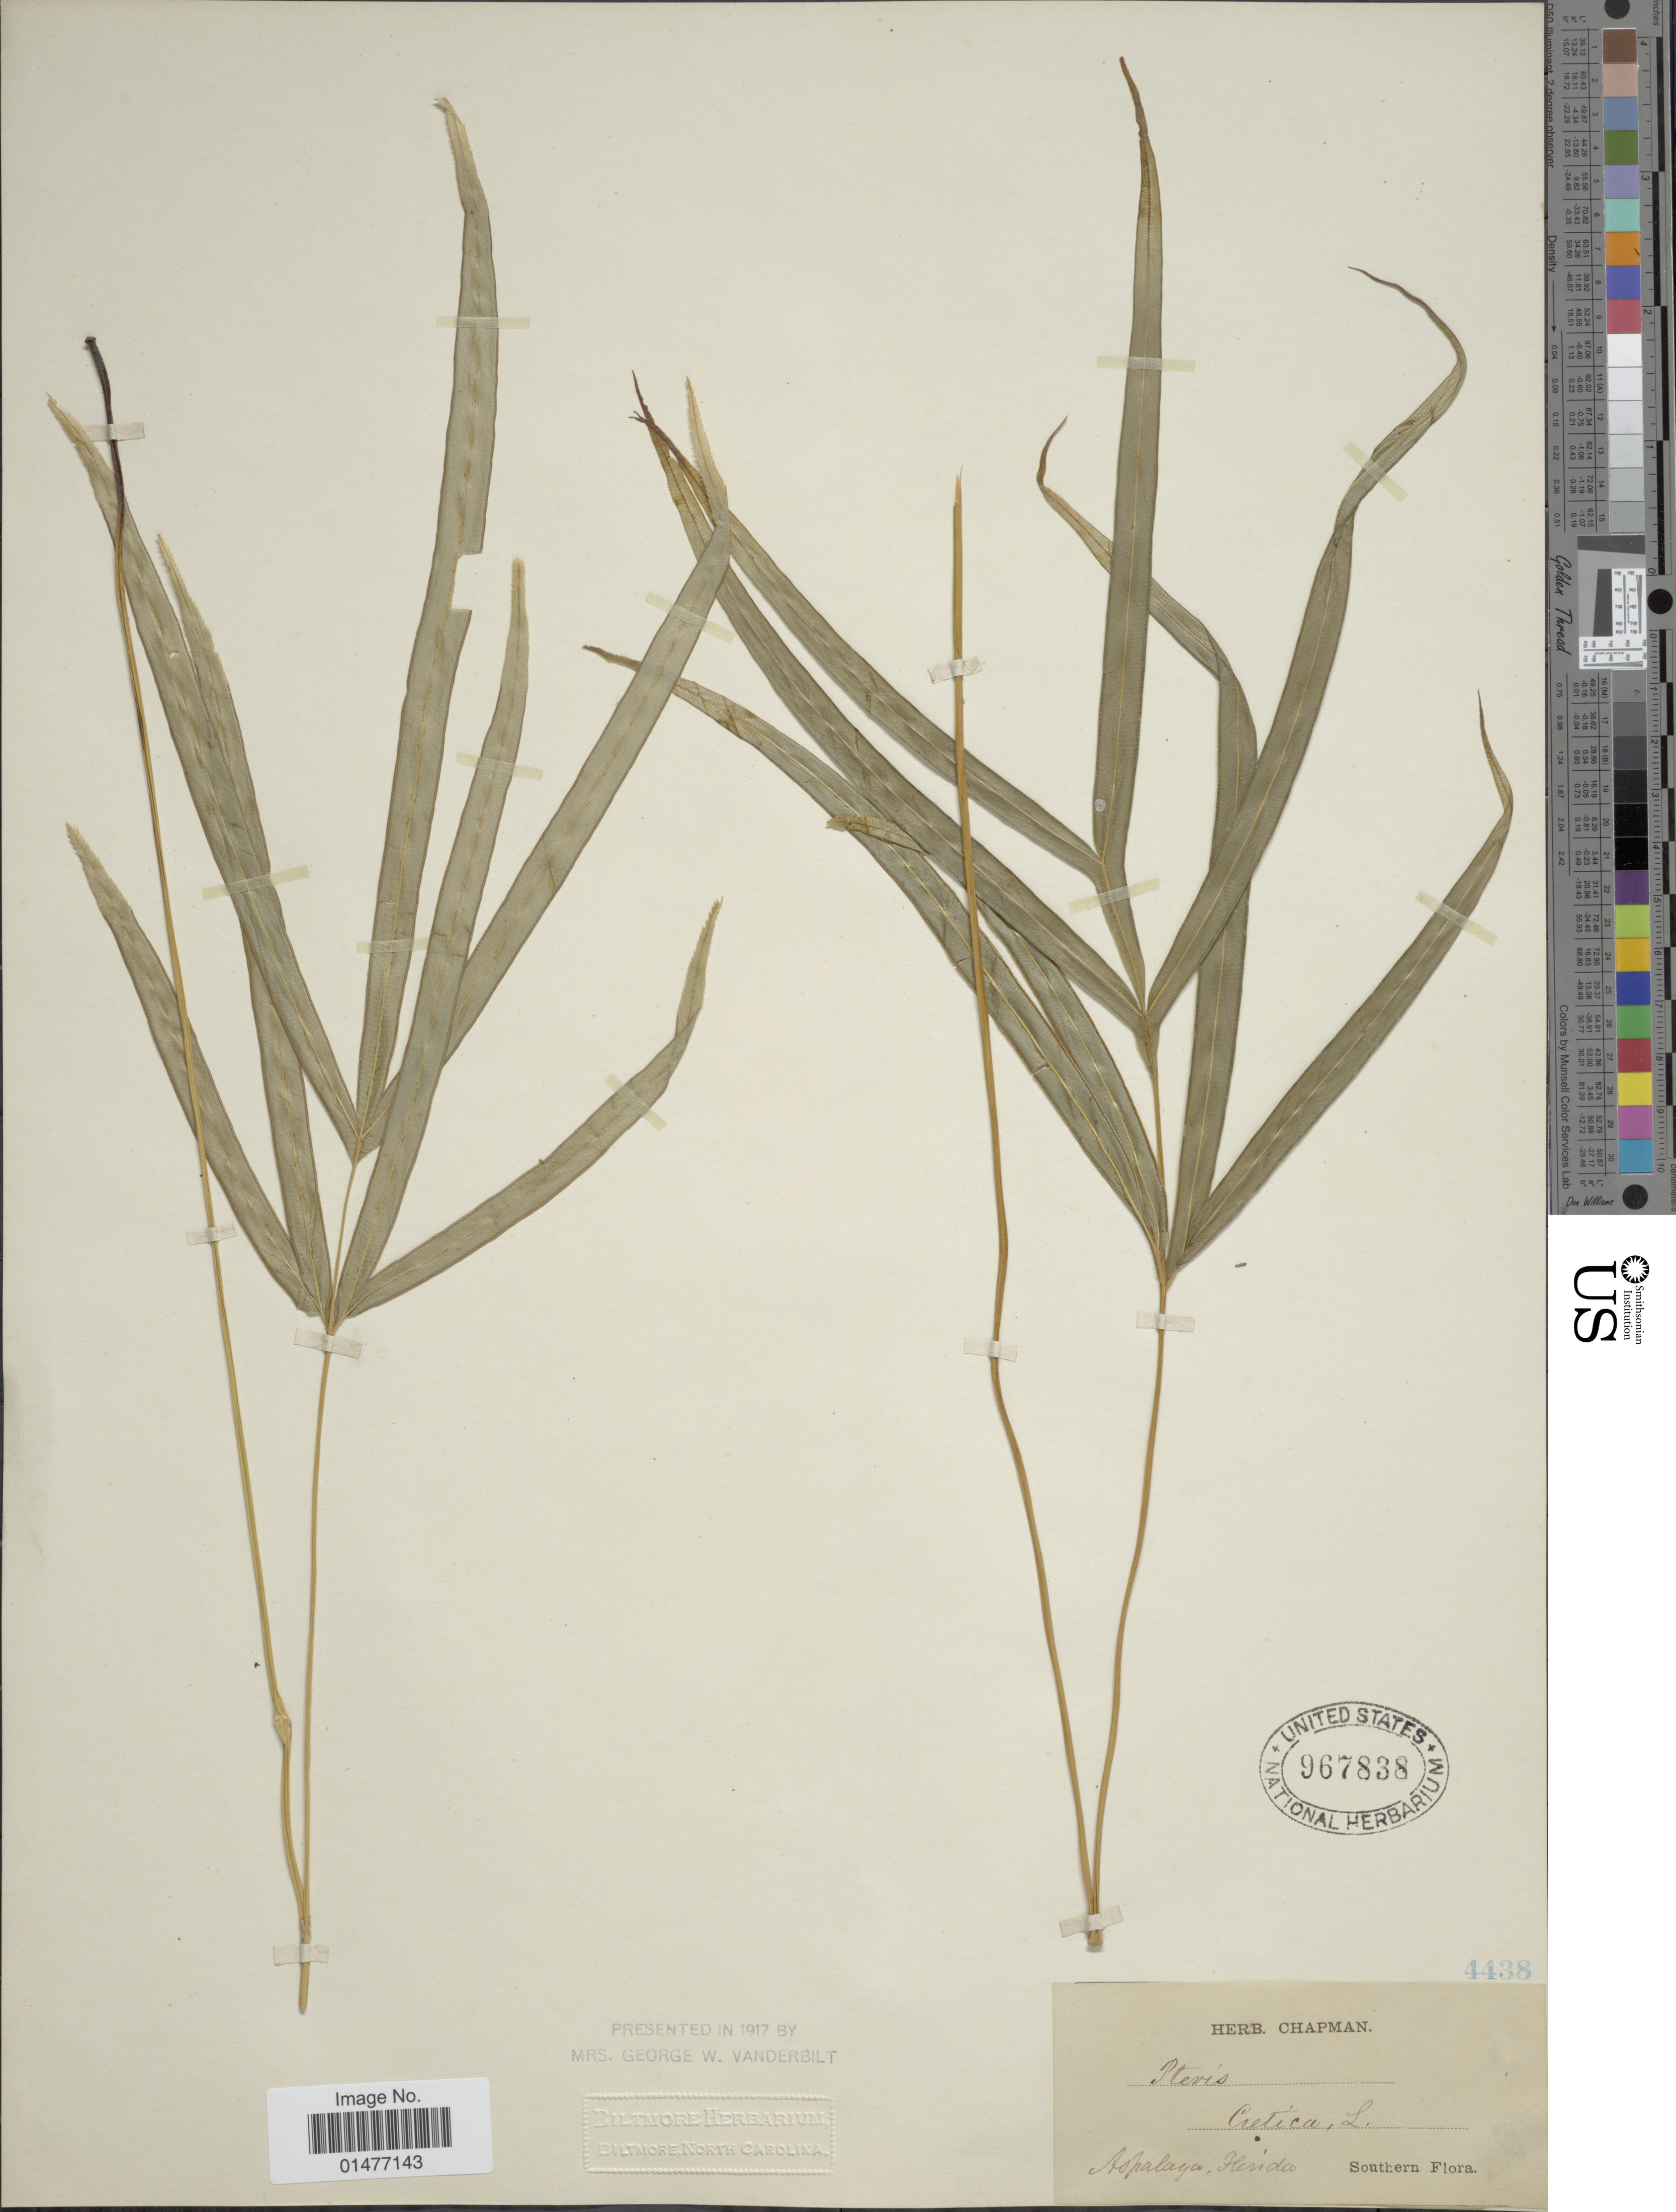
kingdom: Plantae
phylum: Tracheophyta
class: Polypodiopsida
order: Polypodiales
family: Pteridaceae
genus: Pteris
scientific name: Pteris cretica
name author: L.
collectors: ex herb. Chapman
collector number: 4438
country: United States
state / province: Florida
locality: Aspalaga, Florida, Southern Flora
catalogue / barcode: US 967838